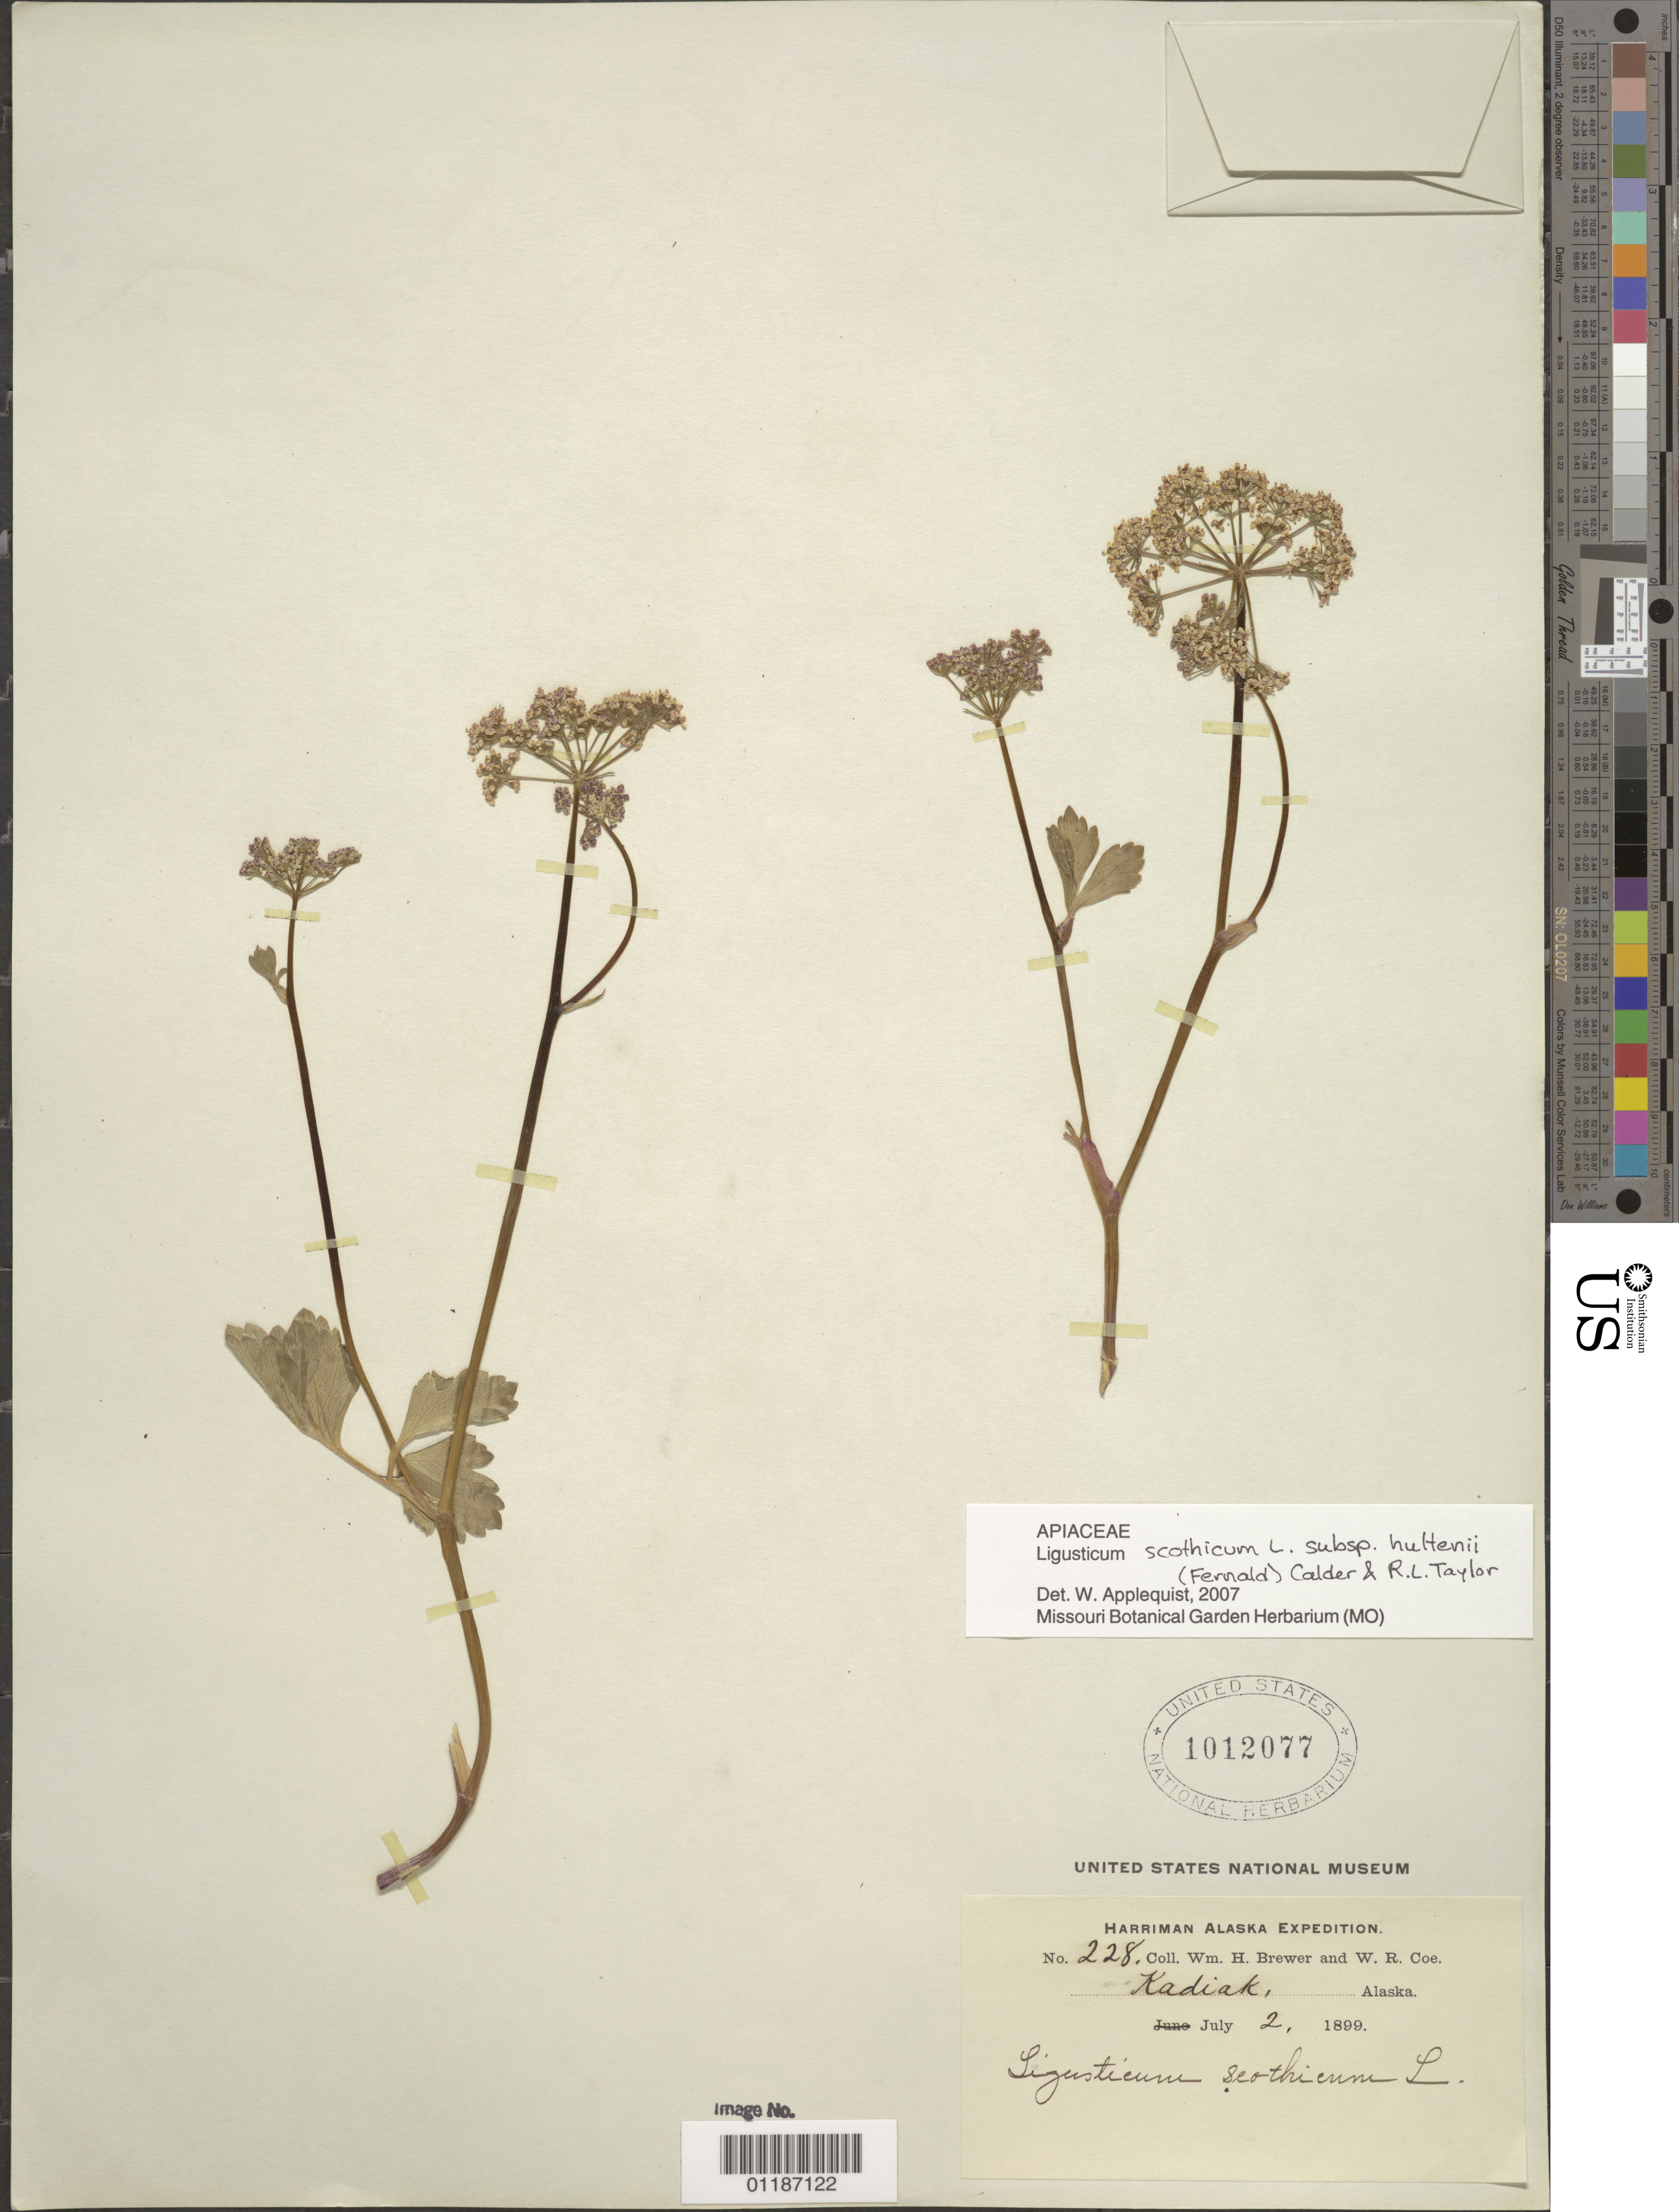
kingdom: Plantae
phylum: Tracheophyta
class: Magnoliopsida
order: Apiales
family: Apiaceae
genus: Ligusticum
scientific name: Ligusticum scoticum subsp. hultenii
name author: (Fernald) Calder & Roy L. Taylor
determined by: Applequist, W. L.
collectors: W. H. Brewer & W. Coe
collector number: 228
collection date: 1899-07-02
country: United States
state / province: Alaska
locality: Kadiak.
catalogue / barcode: US 1012077